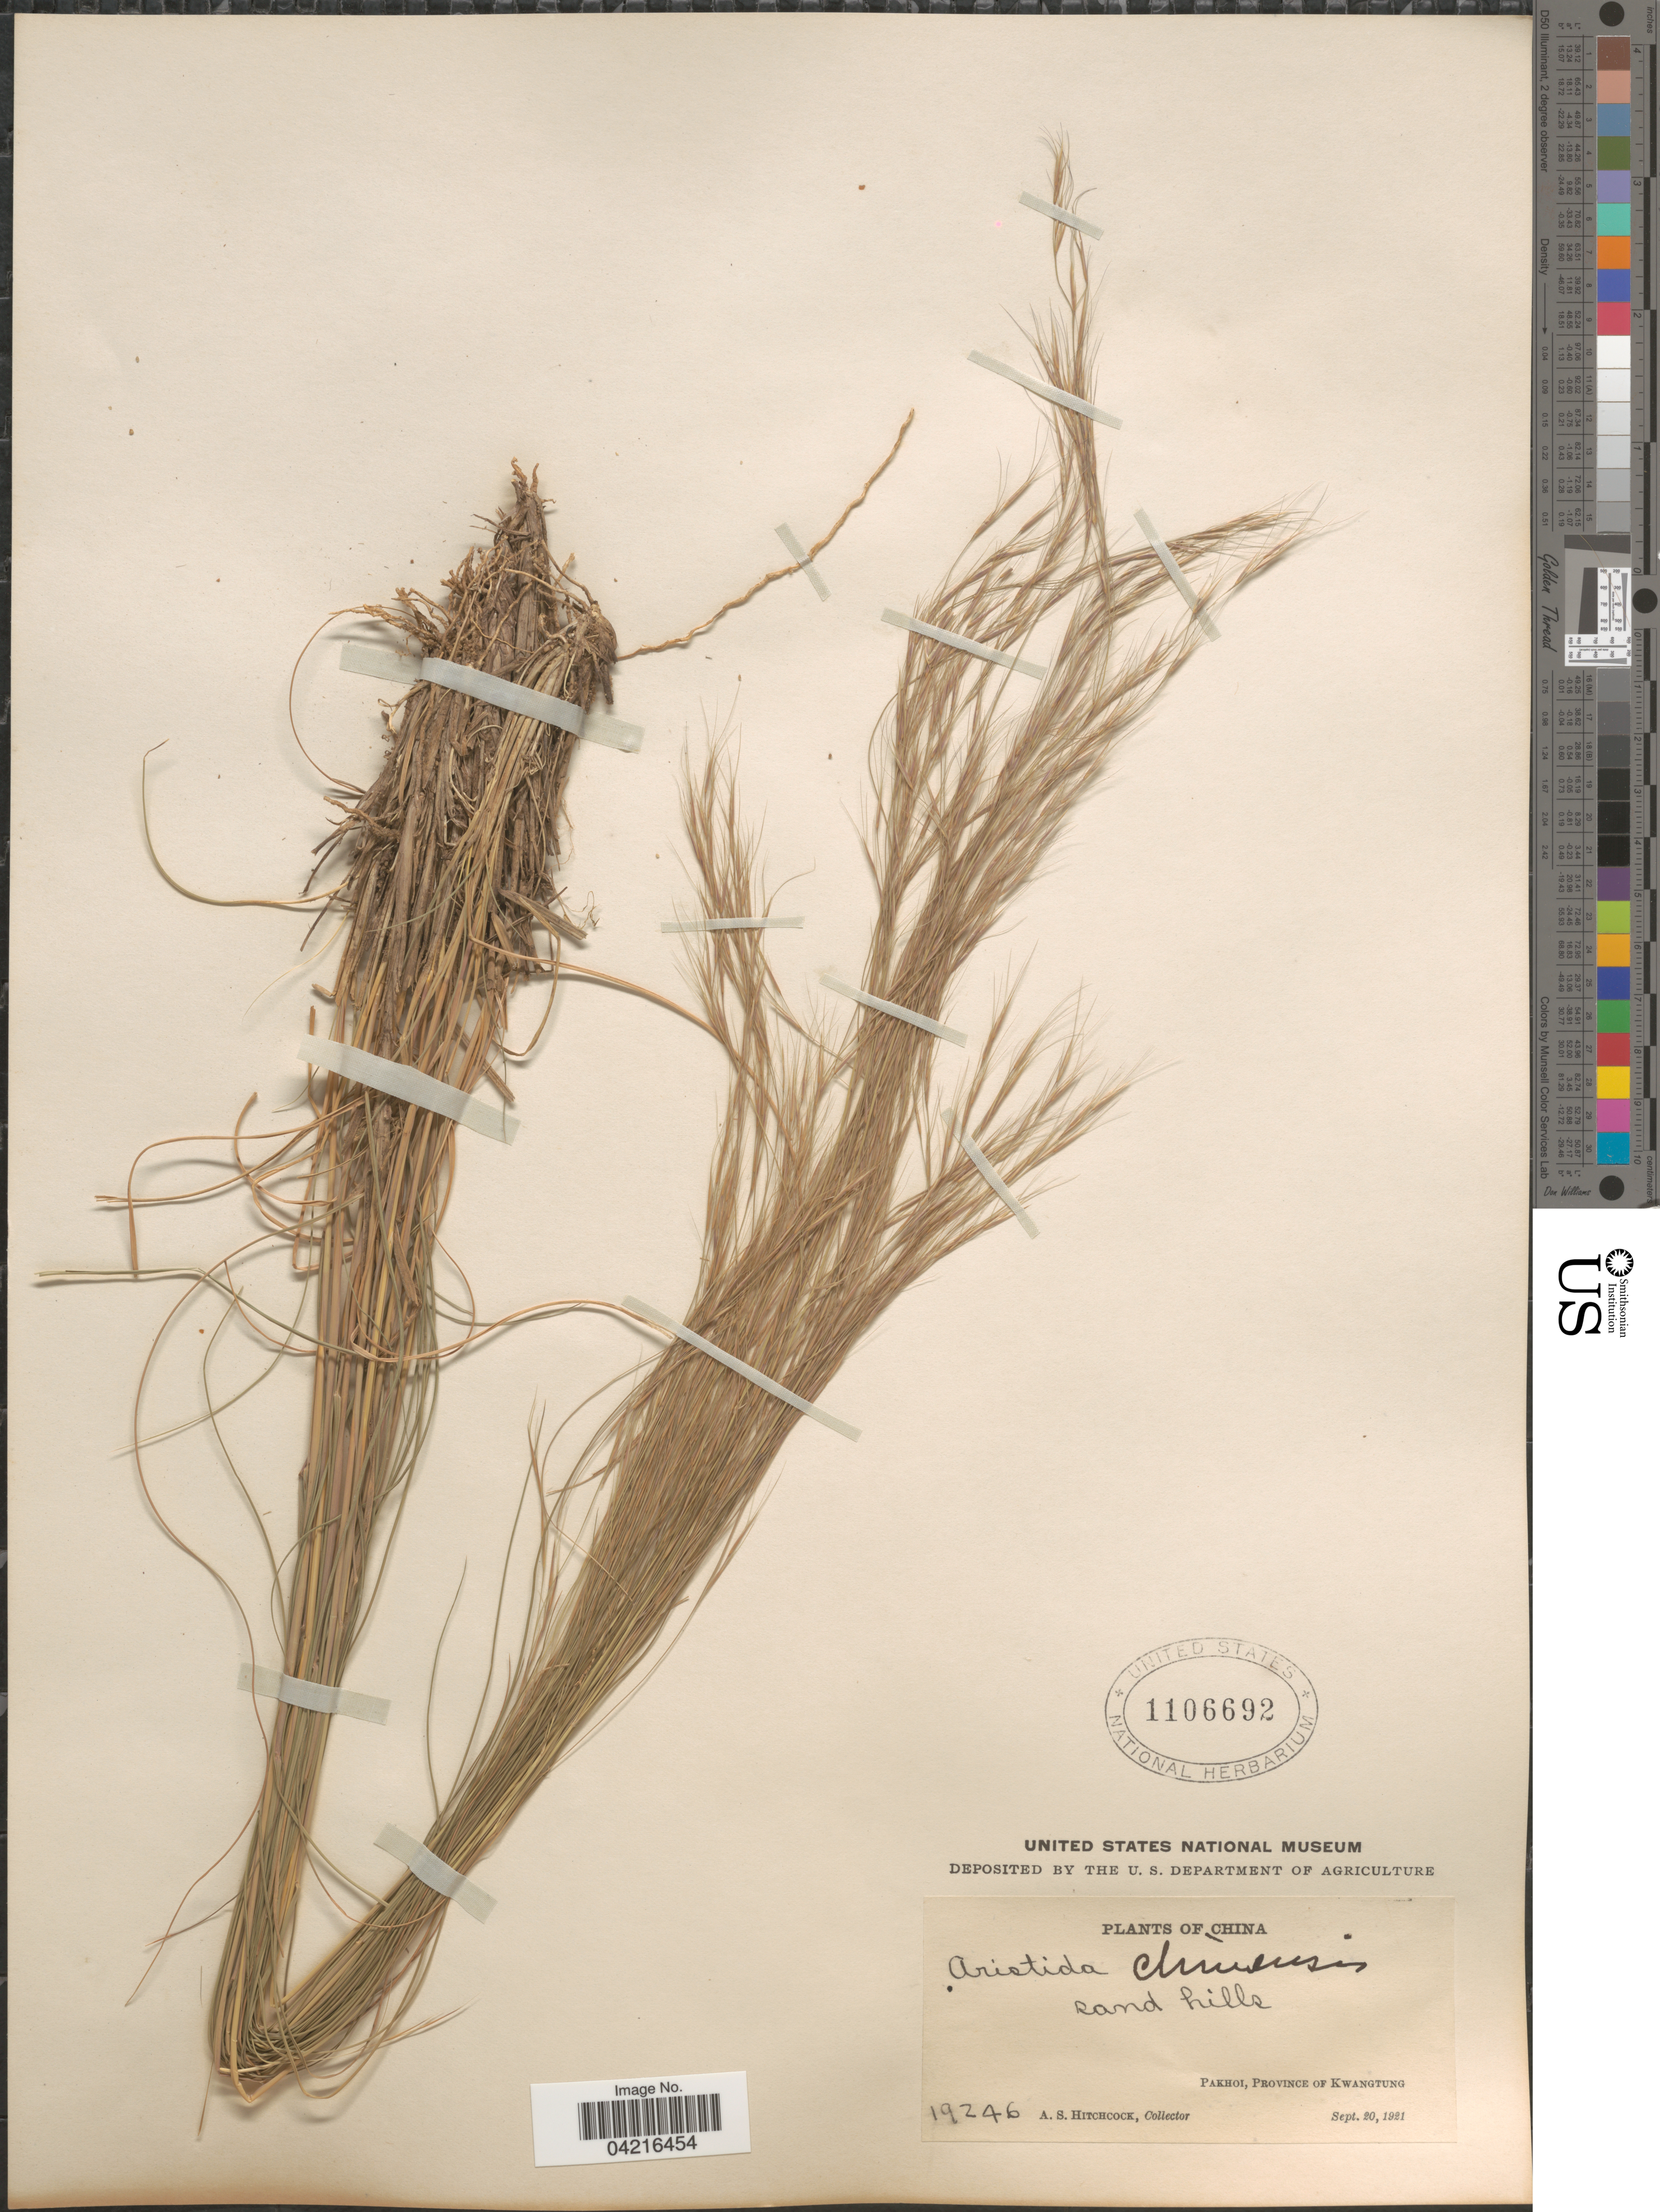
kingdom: Plantae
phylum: Tracheophyta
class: Liliopsida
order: Poales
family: Poaceae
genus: Aristida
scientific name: Aristida chinensis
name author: Munro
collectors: A. S. Hitchcock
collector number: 19246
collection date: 1921-09-20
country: China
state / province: Guangdong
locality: Pakhoi, Province Of Kwangtung.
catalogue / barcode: US 1106692